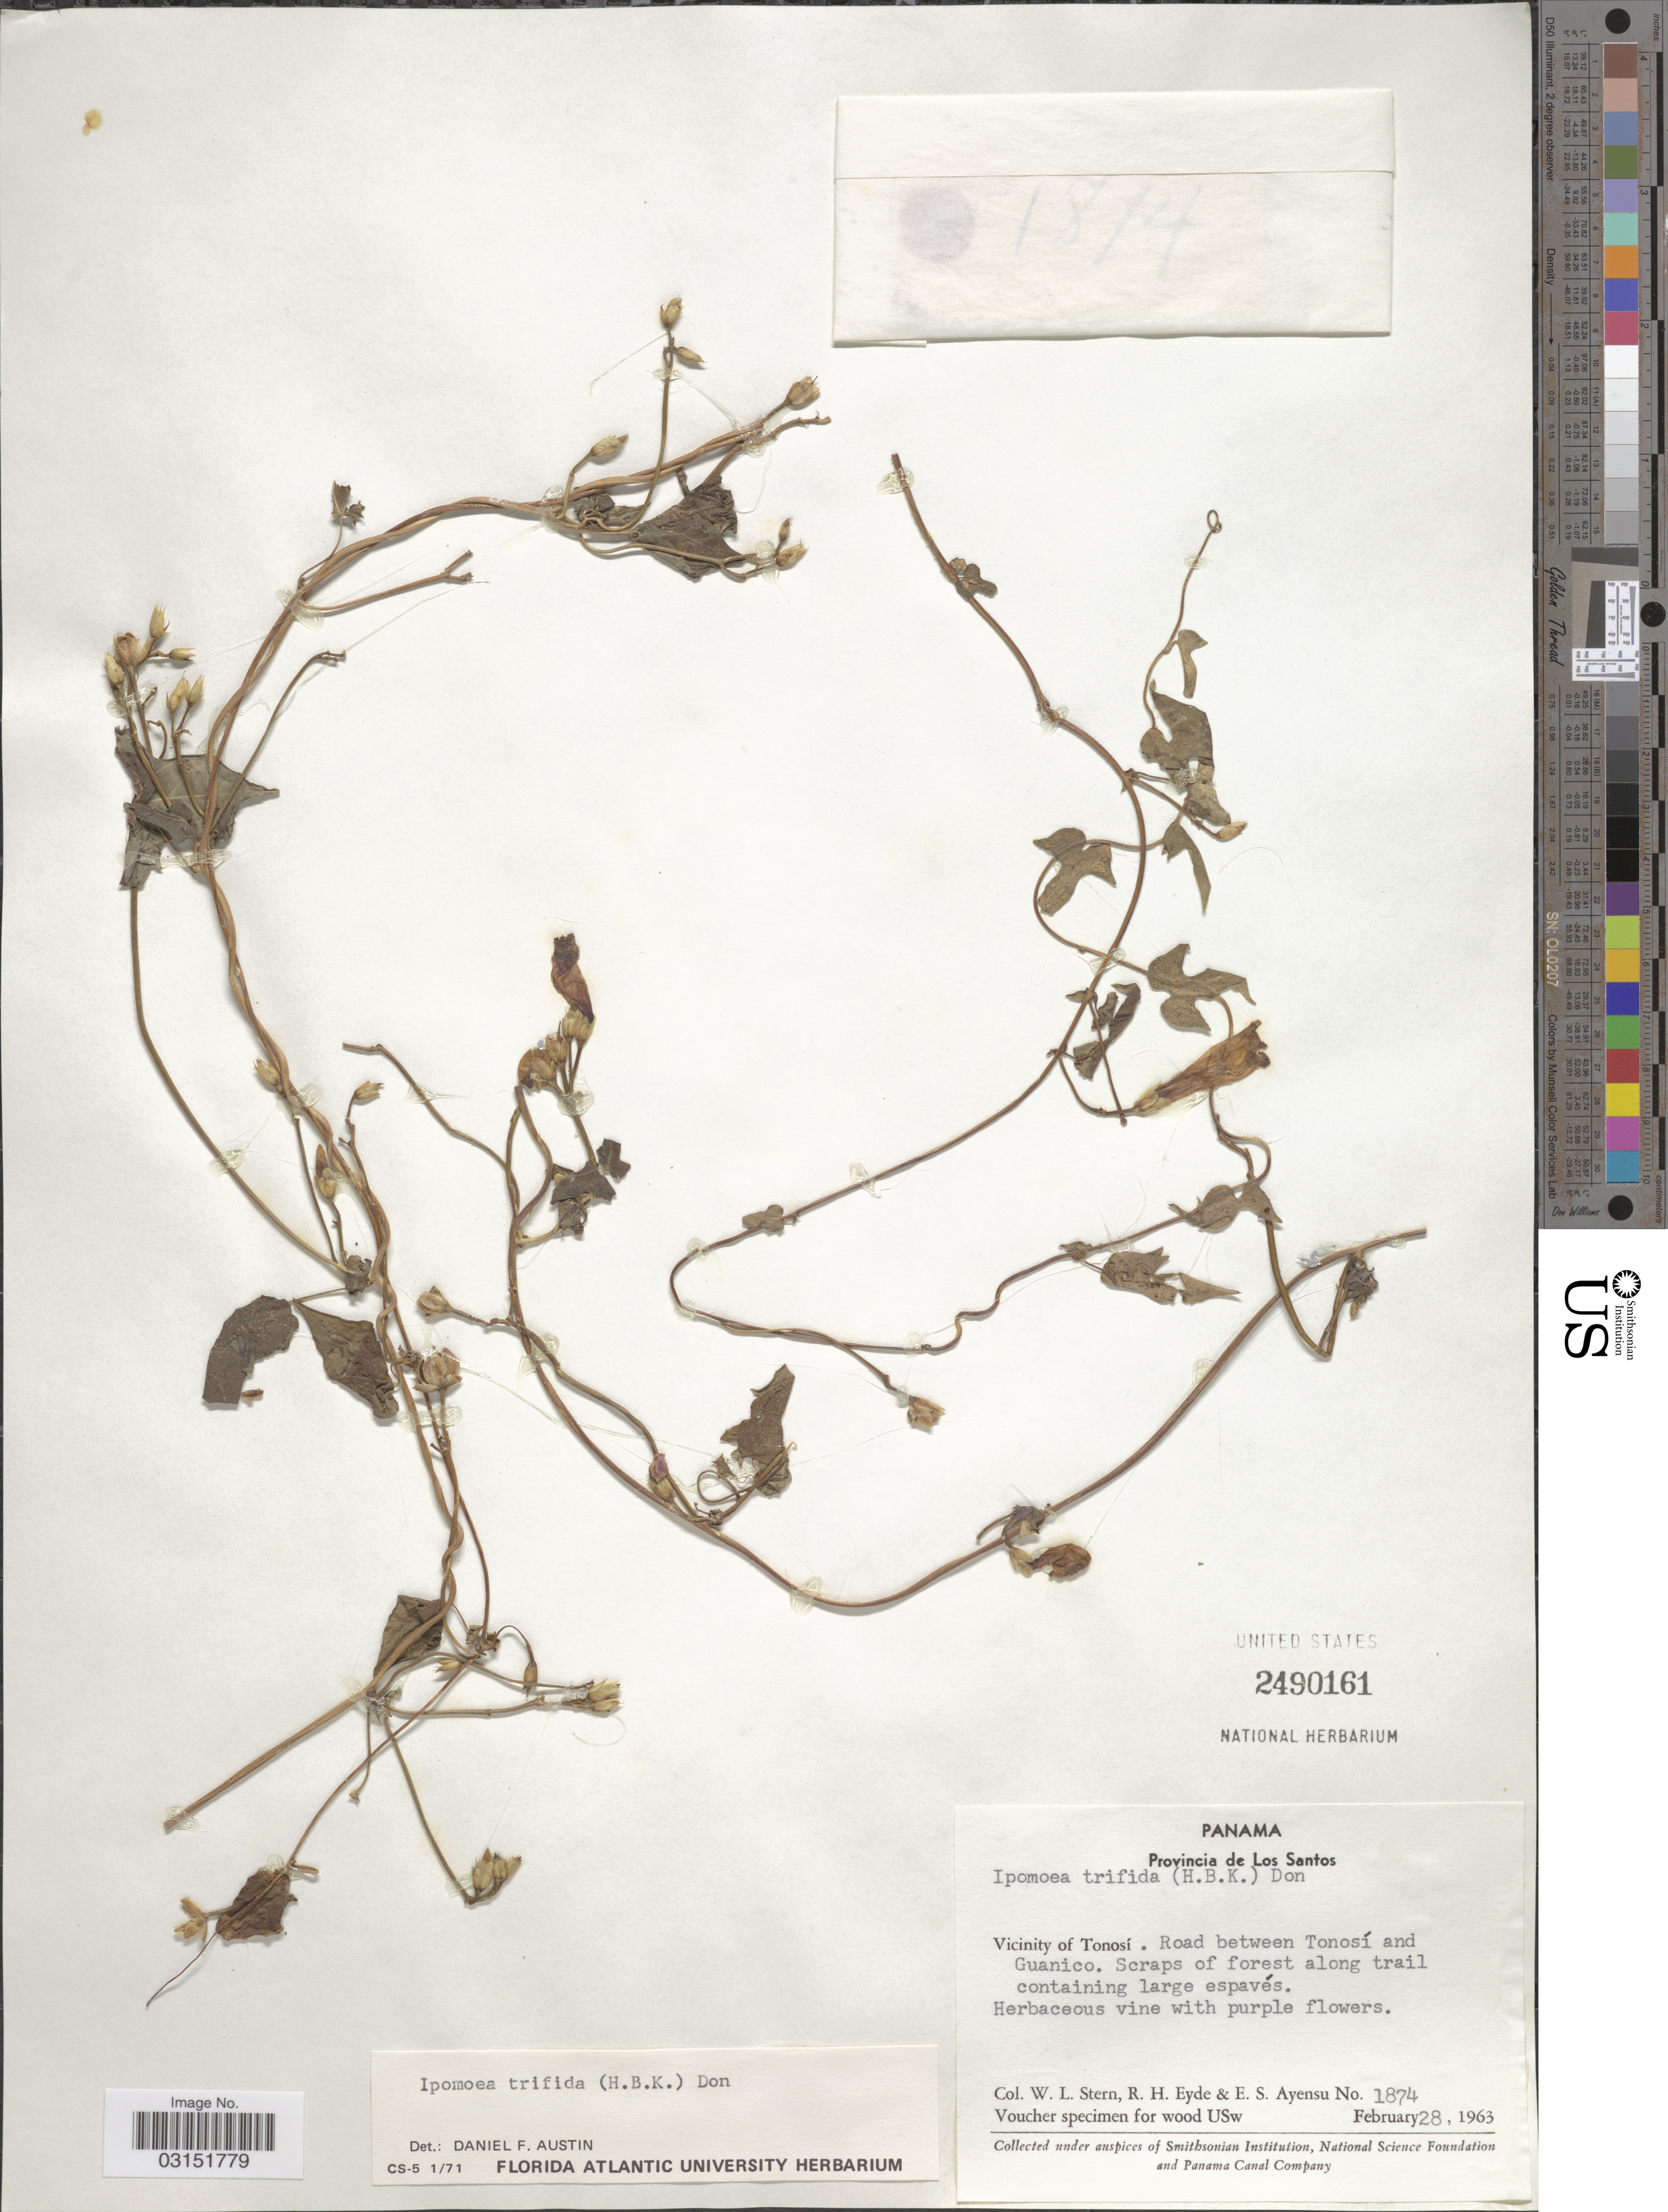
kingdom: Plantae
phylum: Tracheophyta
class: Magnoliopsida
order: Solanales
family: Convolvulaceae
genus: Ipomoea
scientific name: Ipomoea trifida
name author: (Kunth) G. Don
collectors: W. L. Stern, R. H. Eyde & E. S. Ayensu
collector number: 1874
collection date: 1963-02-28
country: Panama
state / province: Los Santos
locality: Vicinity of Tonosí. Road between Tonosí and Guanico.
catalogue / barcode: US 2490161